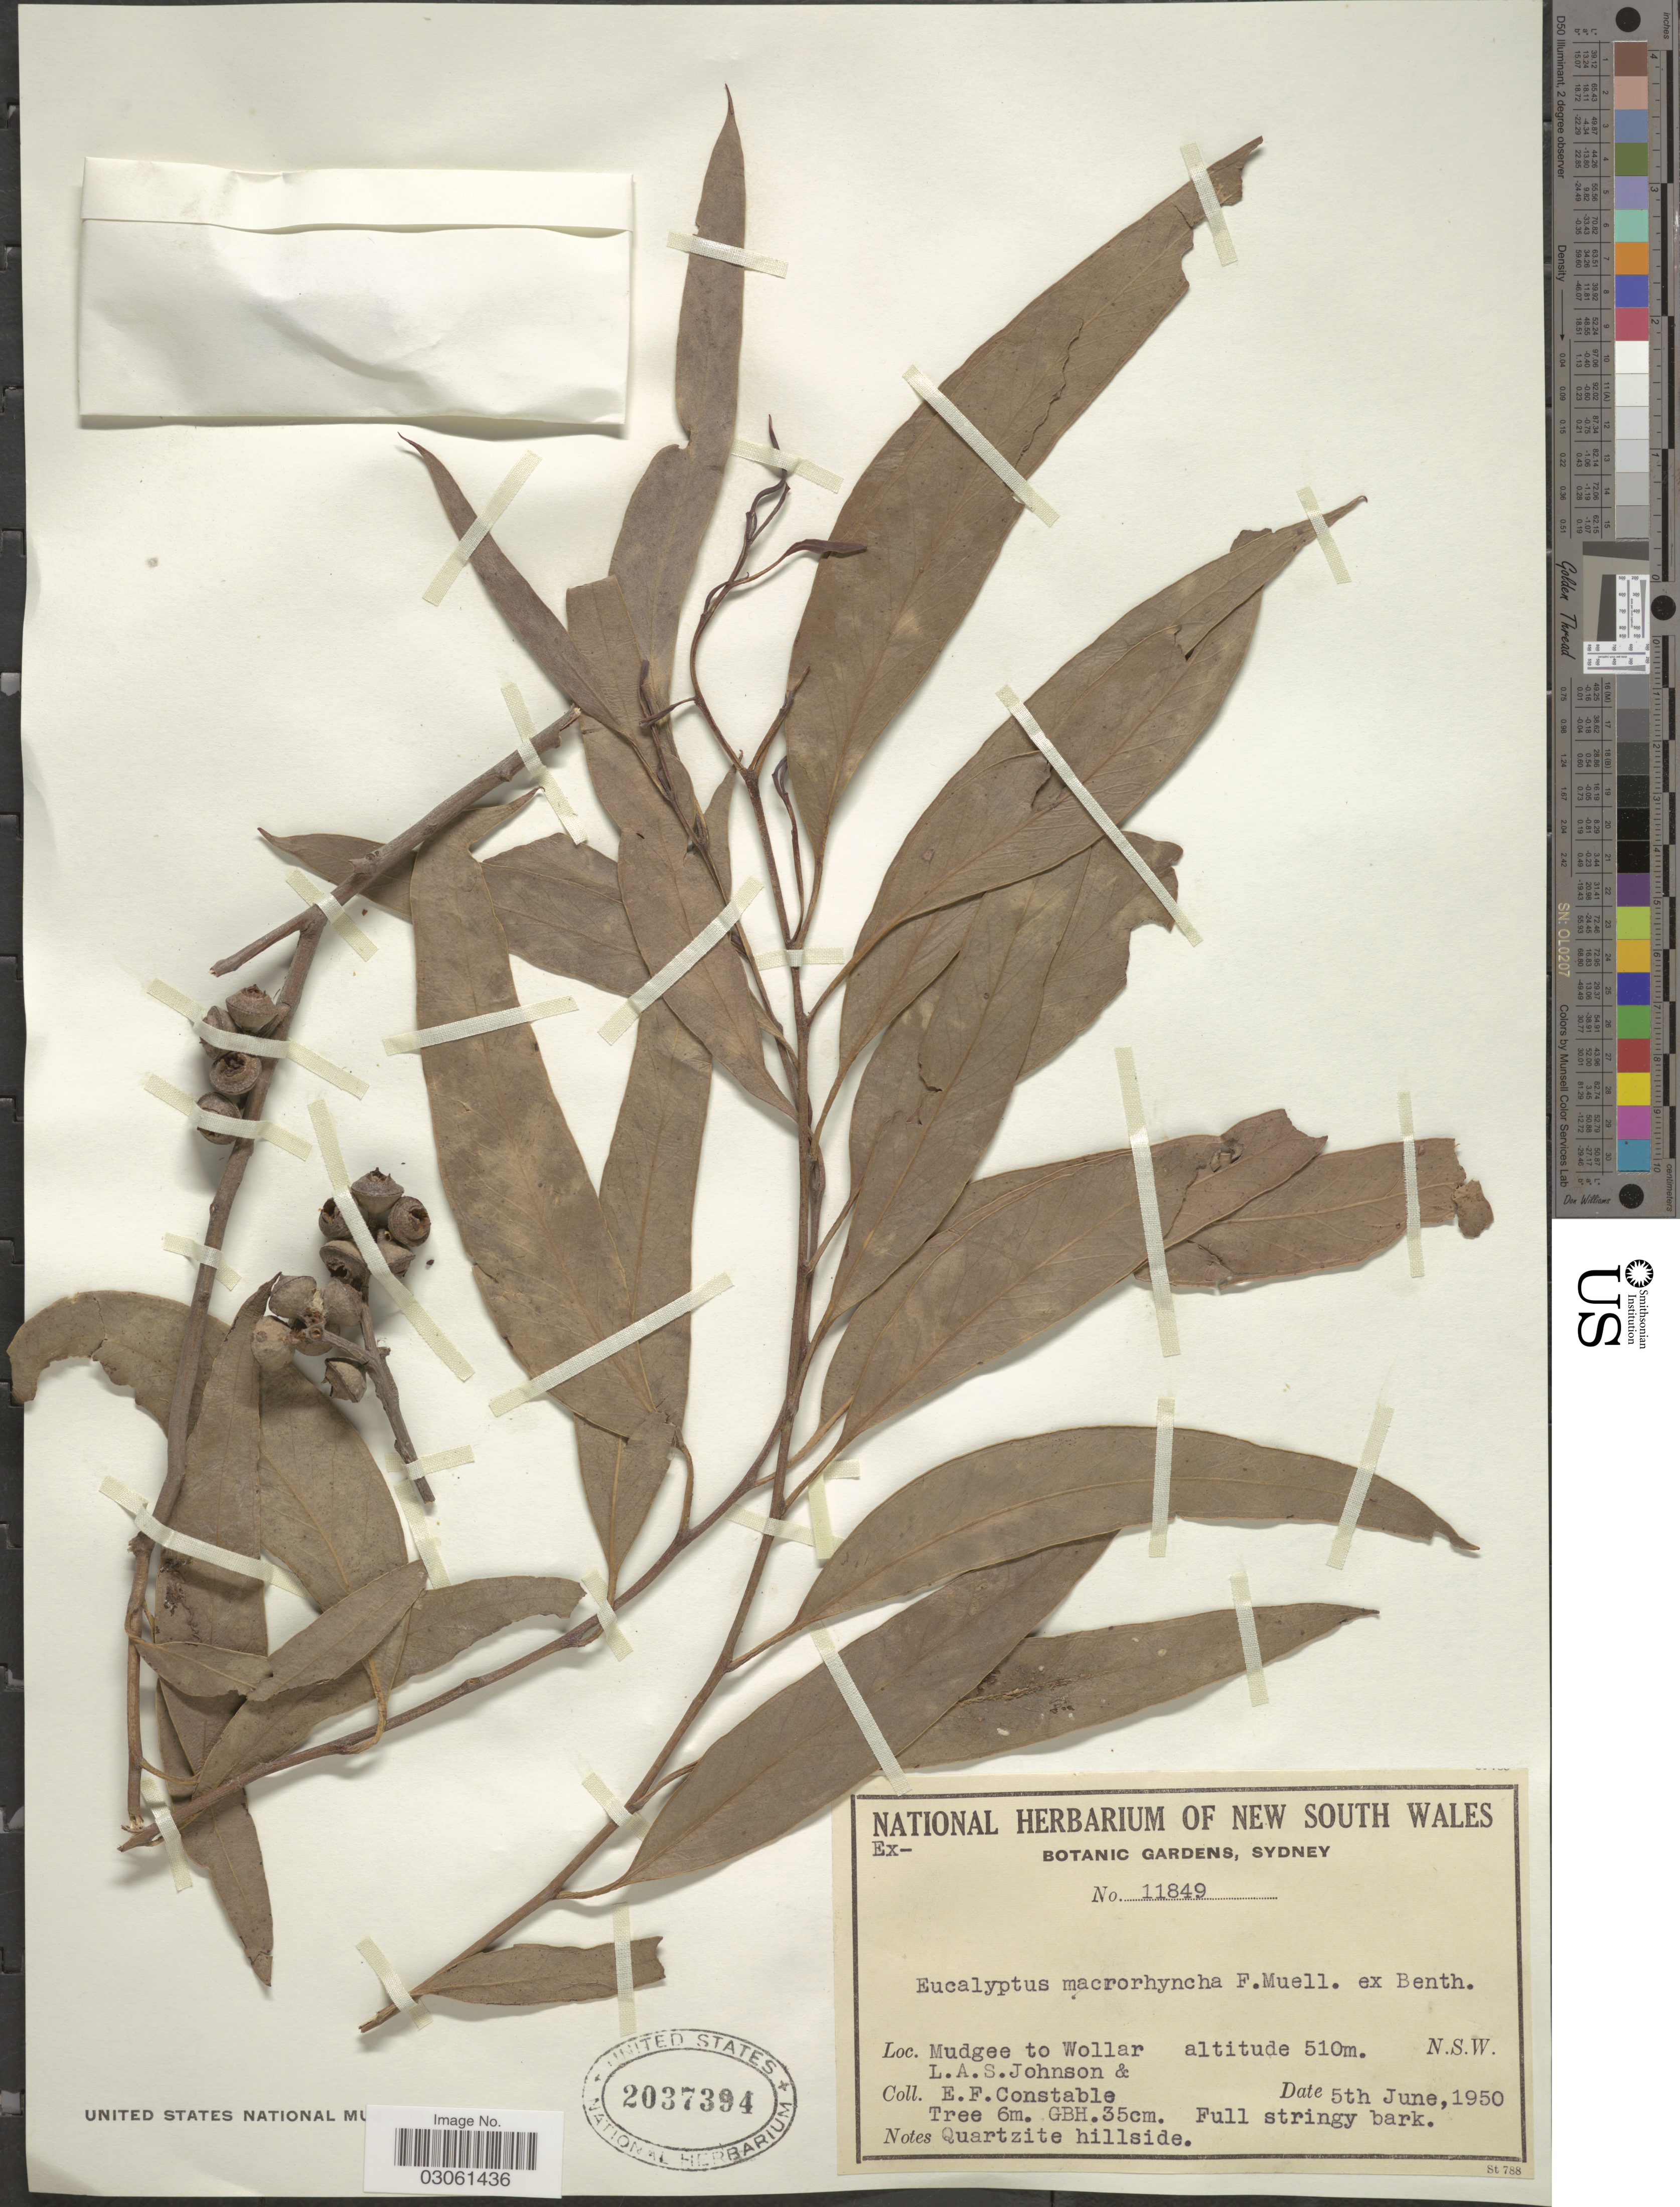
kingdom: Plantae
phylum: Tracheophyta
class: Magnoliopsida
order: Myrtales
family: Myrtaceae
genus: Eucalyptus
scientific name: Eucalyptus macrorhyncha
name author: F. Muell. ex Benth.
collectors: L. A. S. Johnson & E. F. Constable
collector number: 11849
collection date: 1950-06-05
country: Australia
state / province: New South Wales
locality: Mudgee to Wollar. Quartzite hillside.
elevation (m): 510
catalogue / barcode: US 2037394